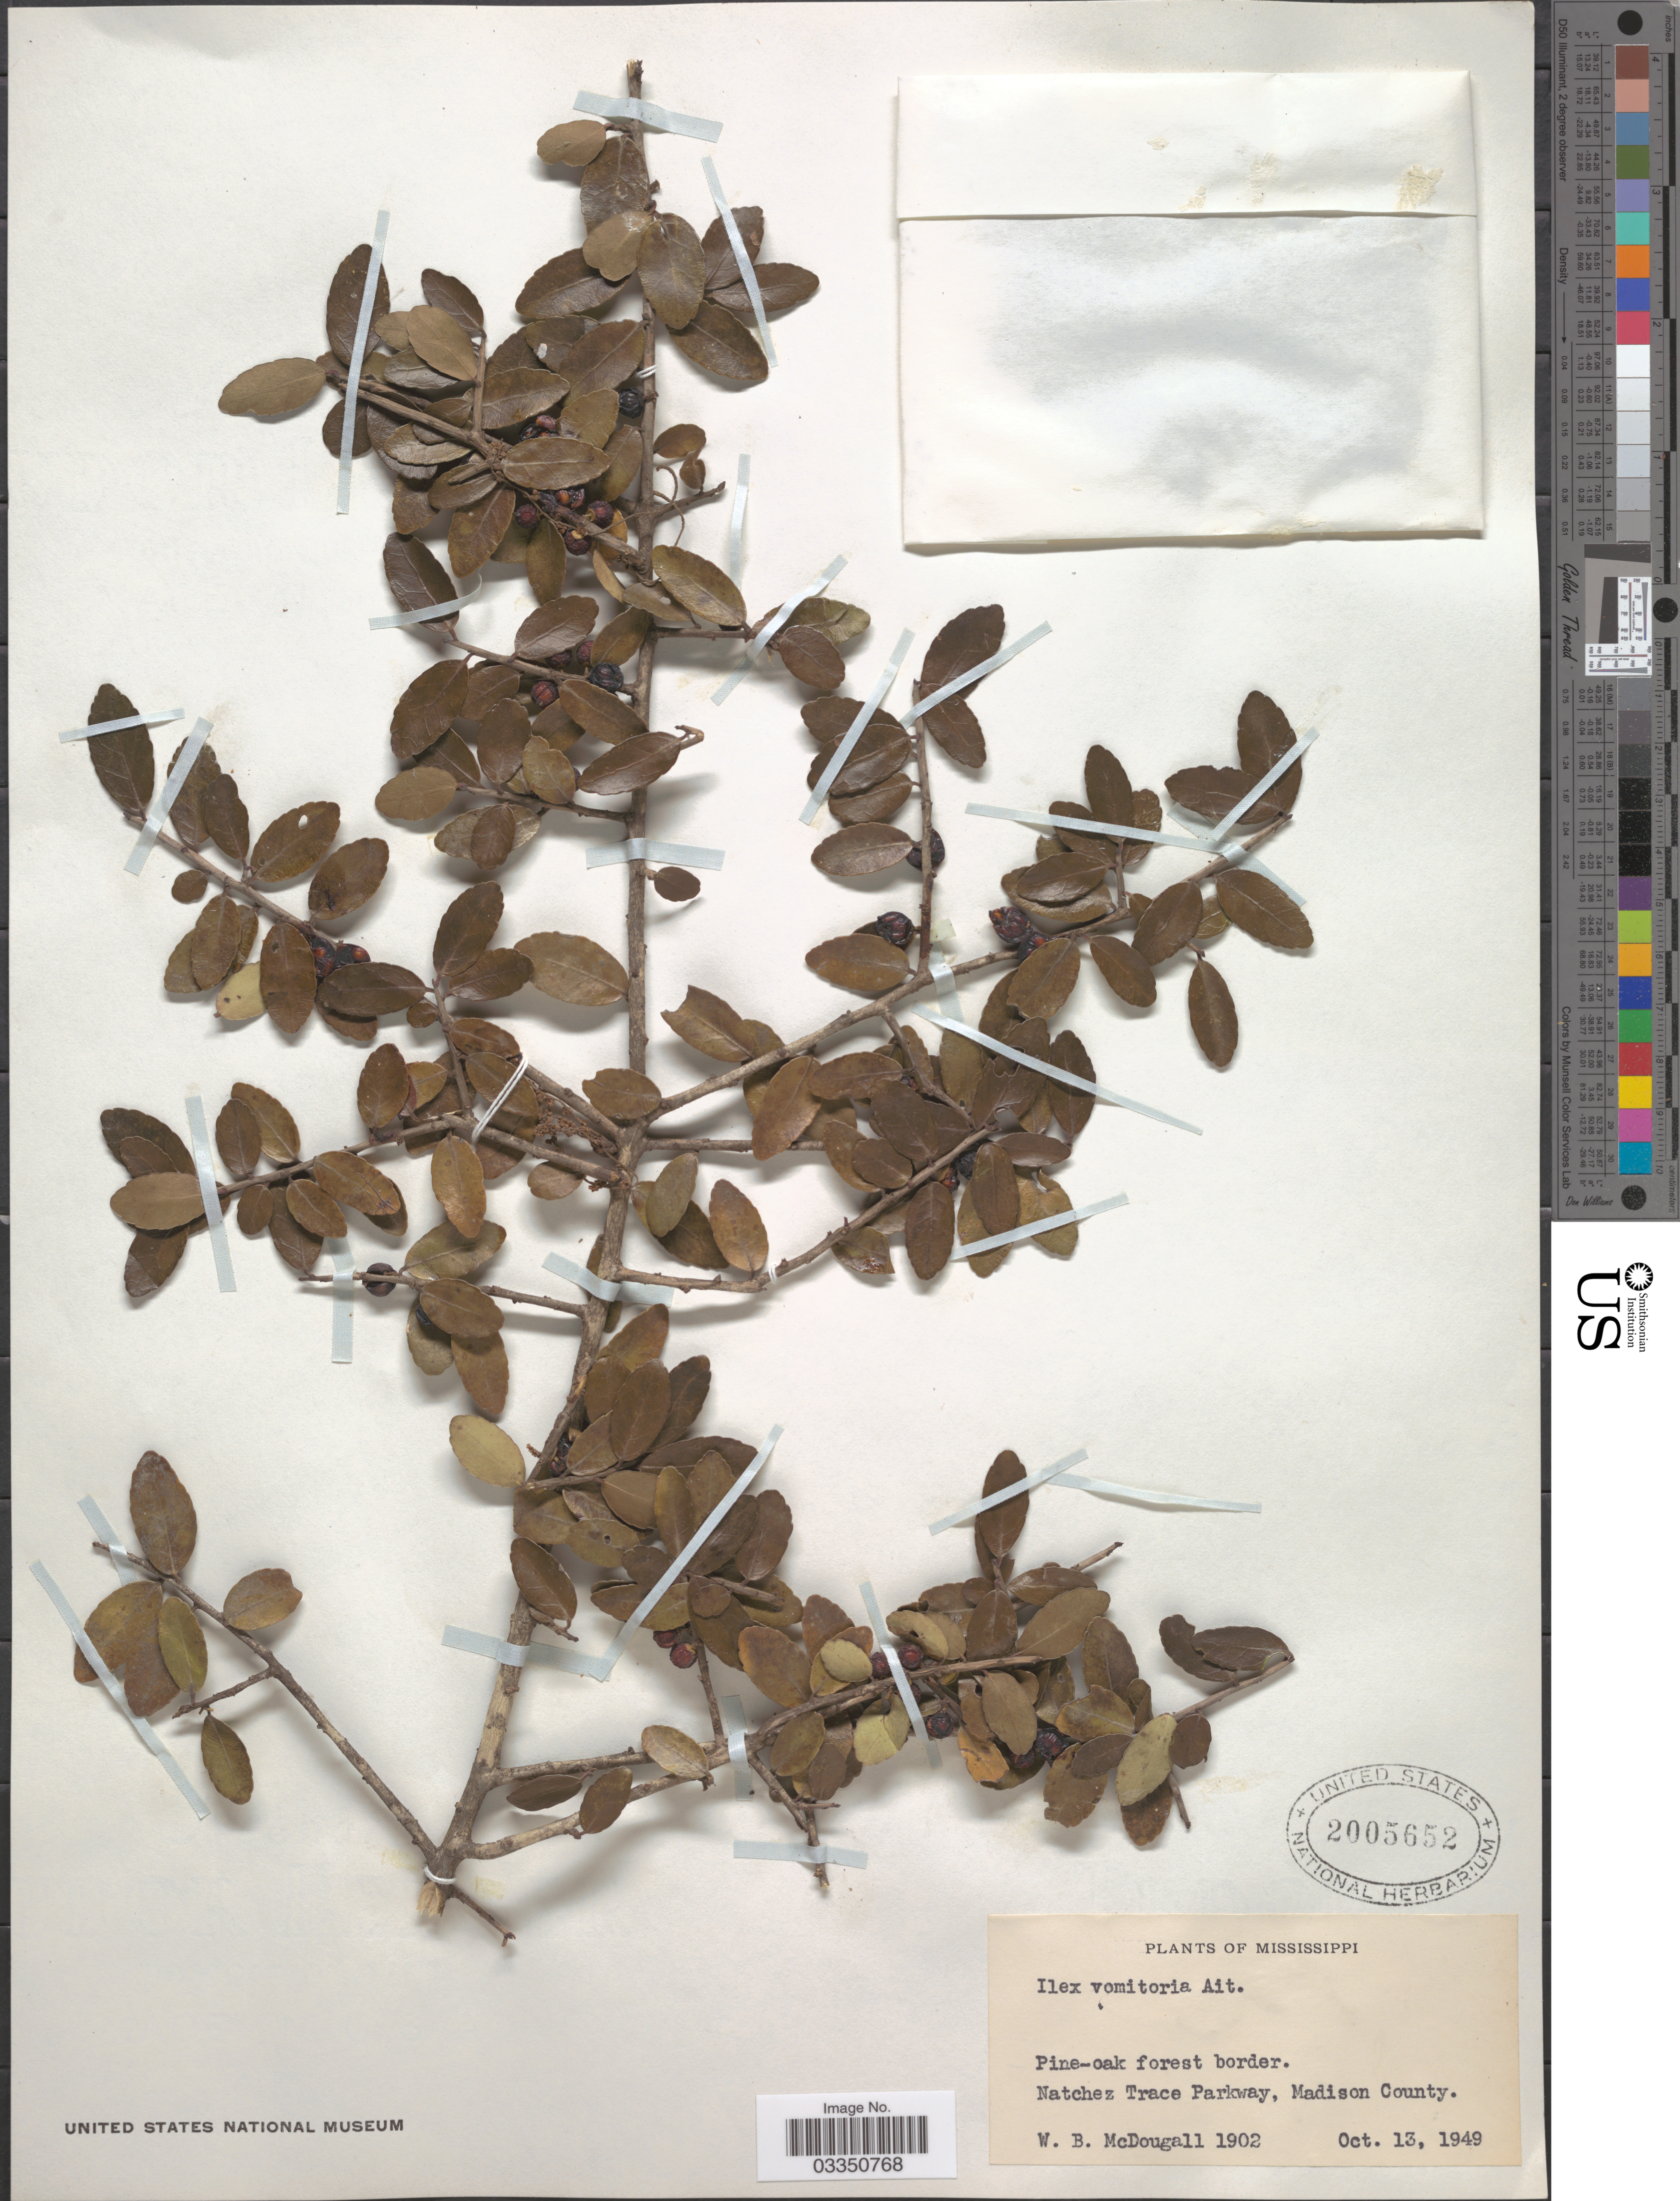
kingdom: Plantae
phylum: Tracheophyta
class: Magnoliopsida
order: Aquifoliales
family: Aquifoliaceae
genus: Ilex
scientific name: Ilex vomitoria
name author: Aiton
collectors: W. B. McDougall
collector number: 1902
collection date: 1949-10-13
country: United States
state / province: Mississippi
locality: Natchez Trace Parkway, Madison County.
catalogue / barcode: US 2005652